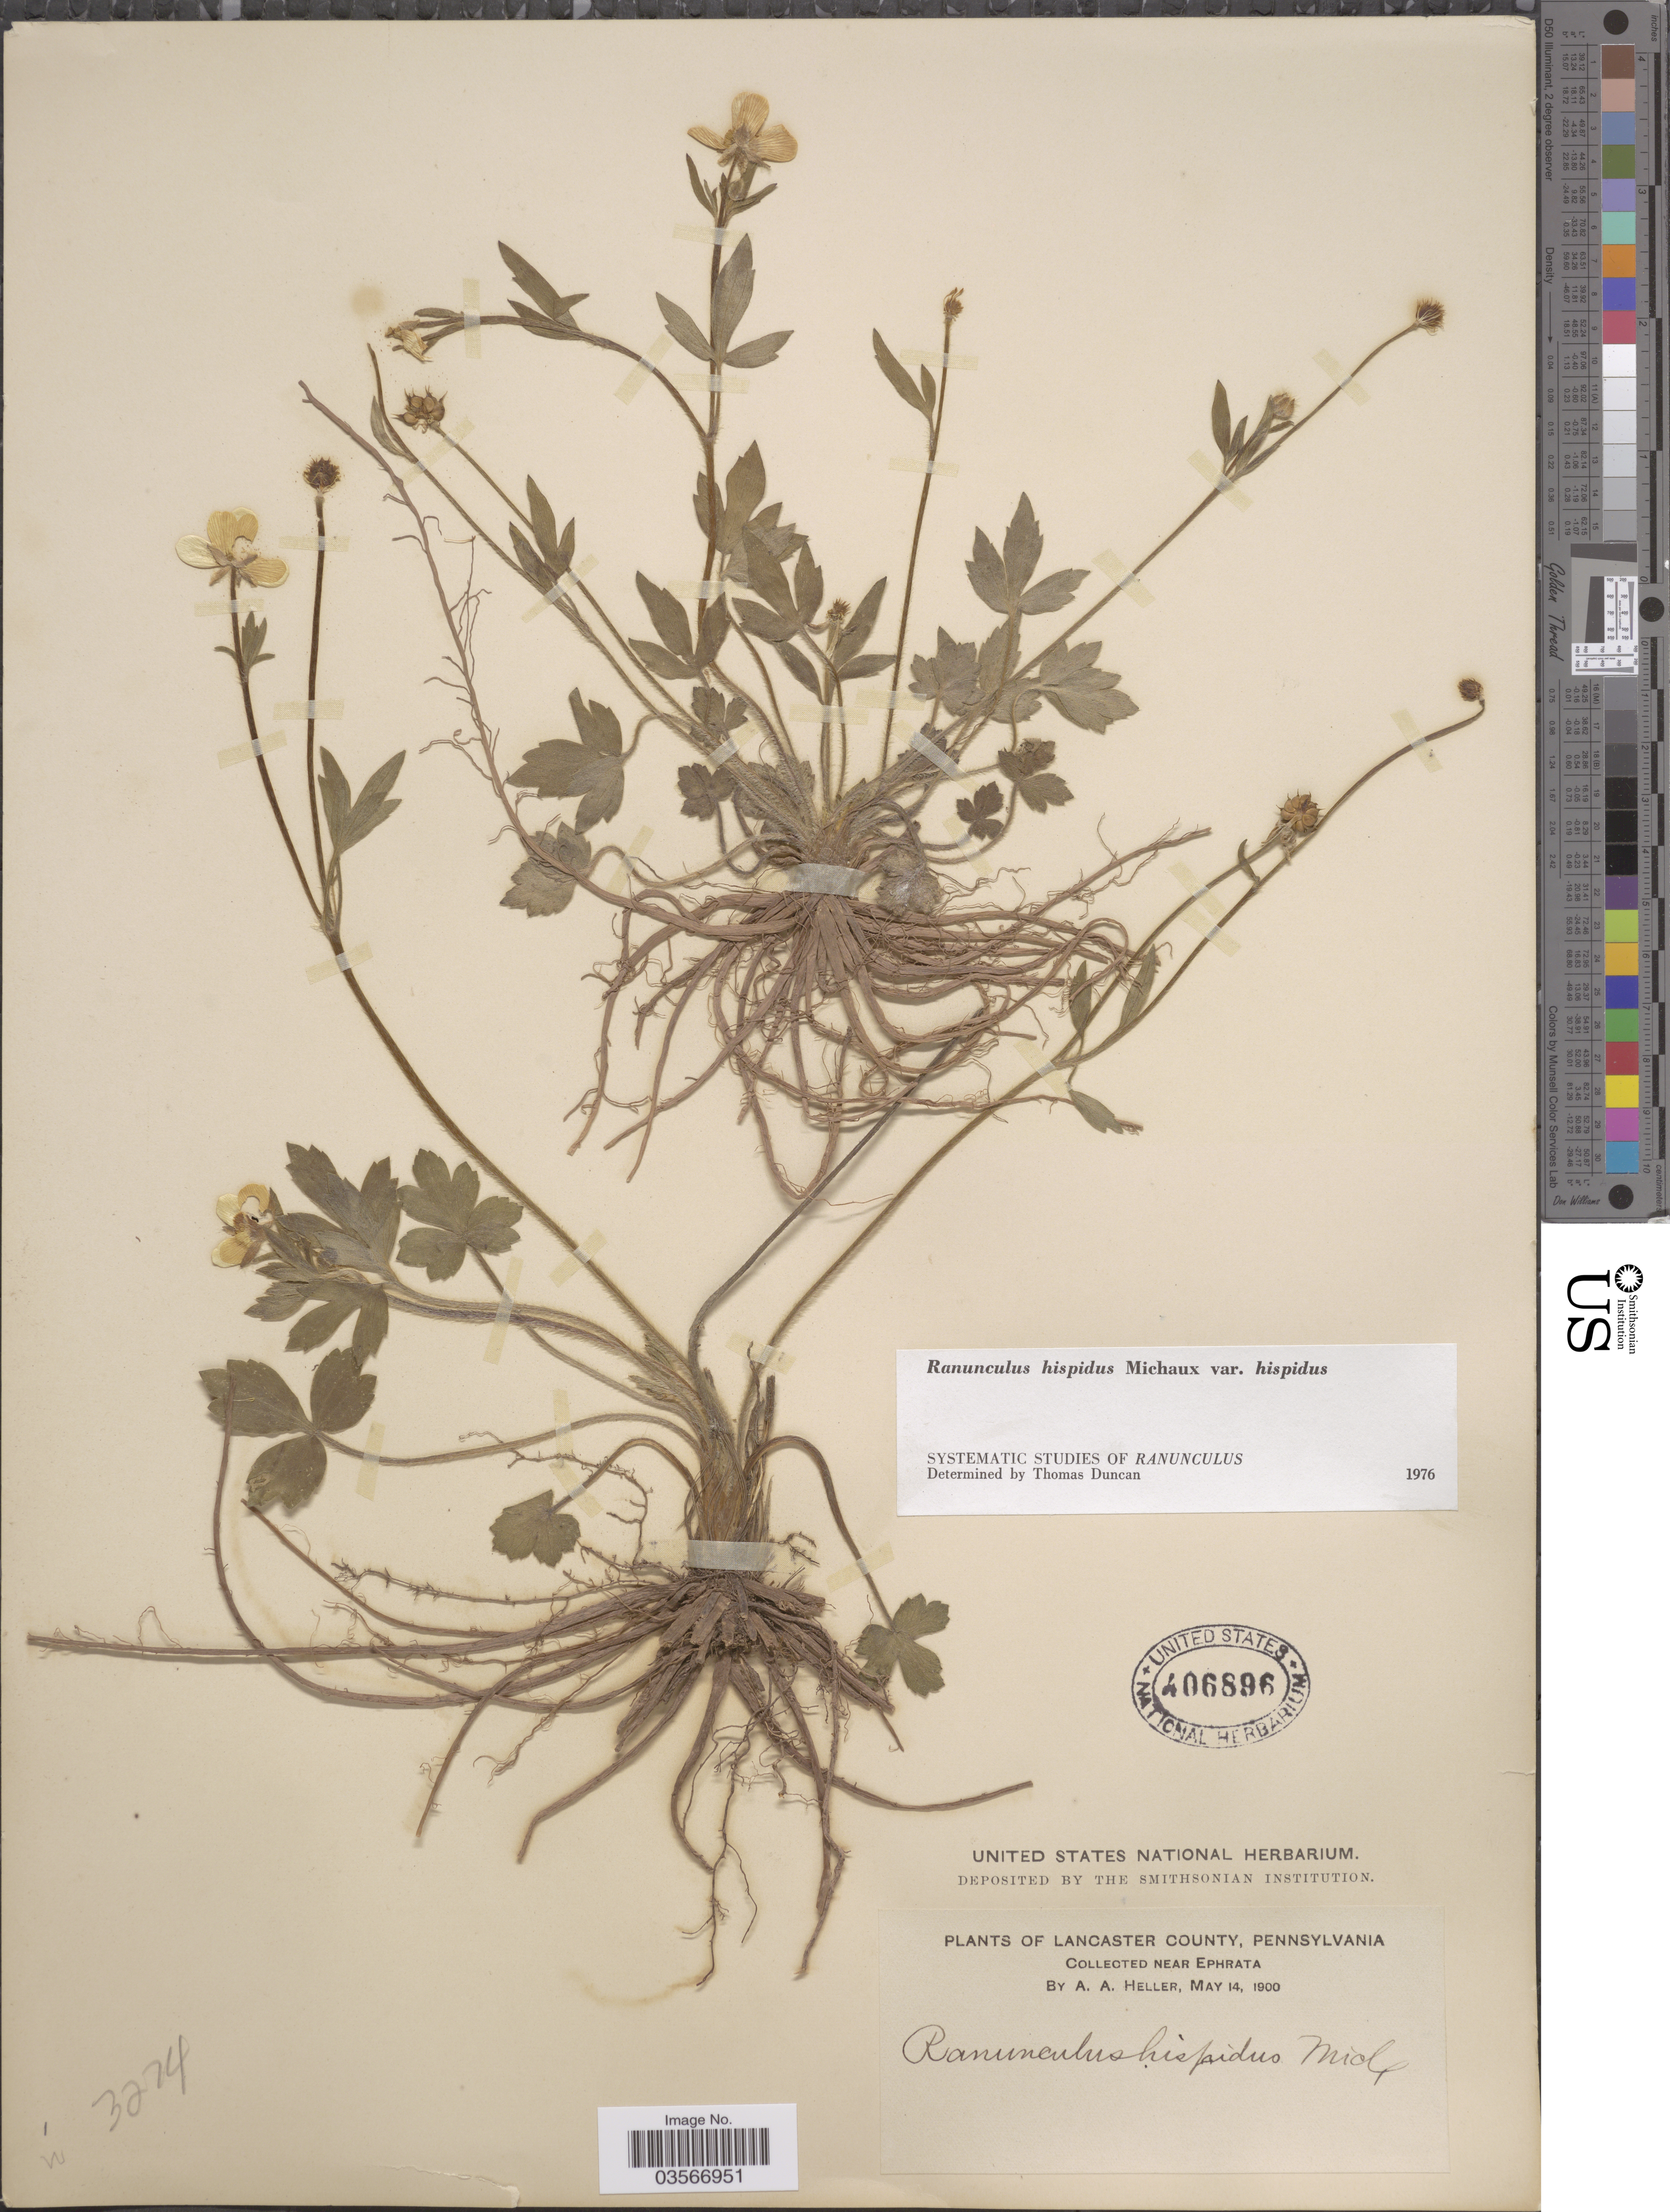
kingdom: Plantae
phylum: Tracheophyta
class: Magnoliopsida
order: Ranunculales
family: Ranunculaceae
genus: Ranunculus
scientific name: Ranunculus hispidus var. hispidus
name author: Michx.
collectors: A. A. Heller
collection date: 1900-05-14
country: United States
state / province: Pennsylvania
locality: Lancaster County. Near Ephrata.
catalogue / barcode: US 406896